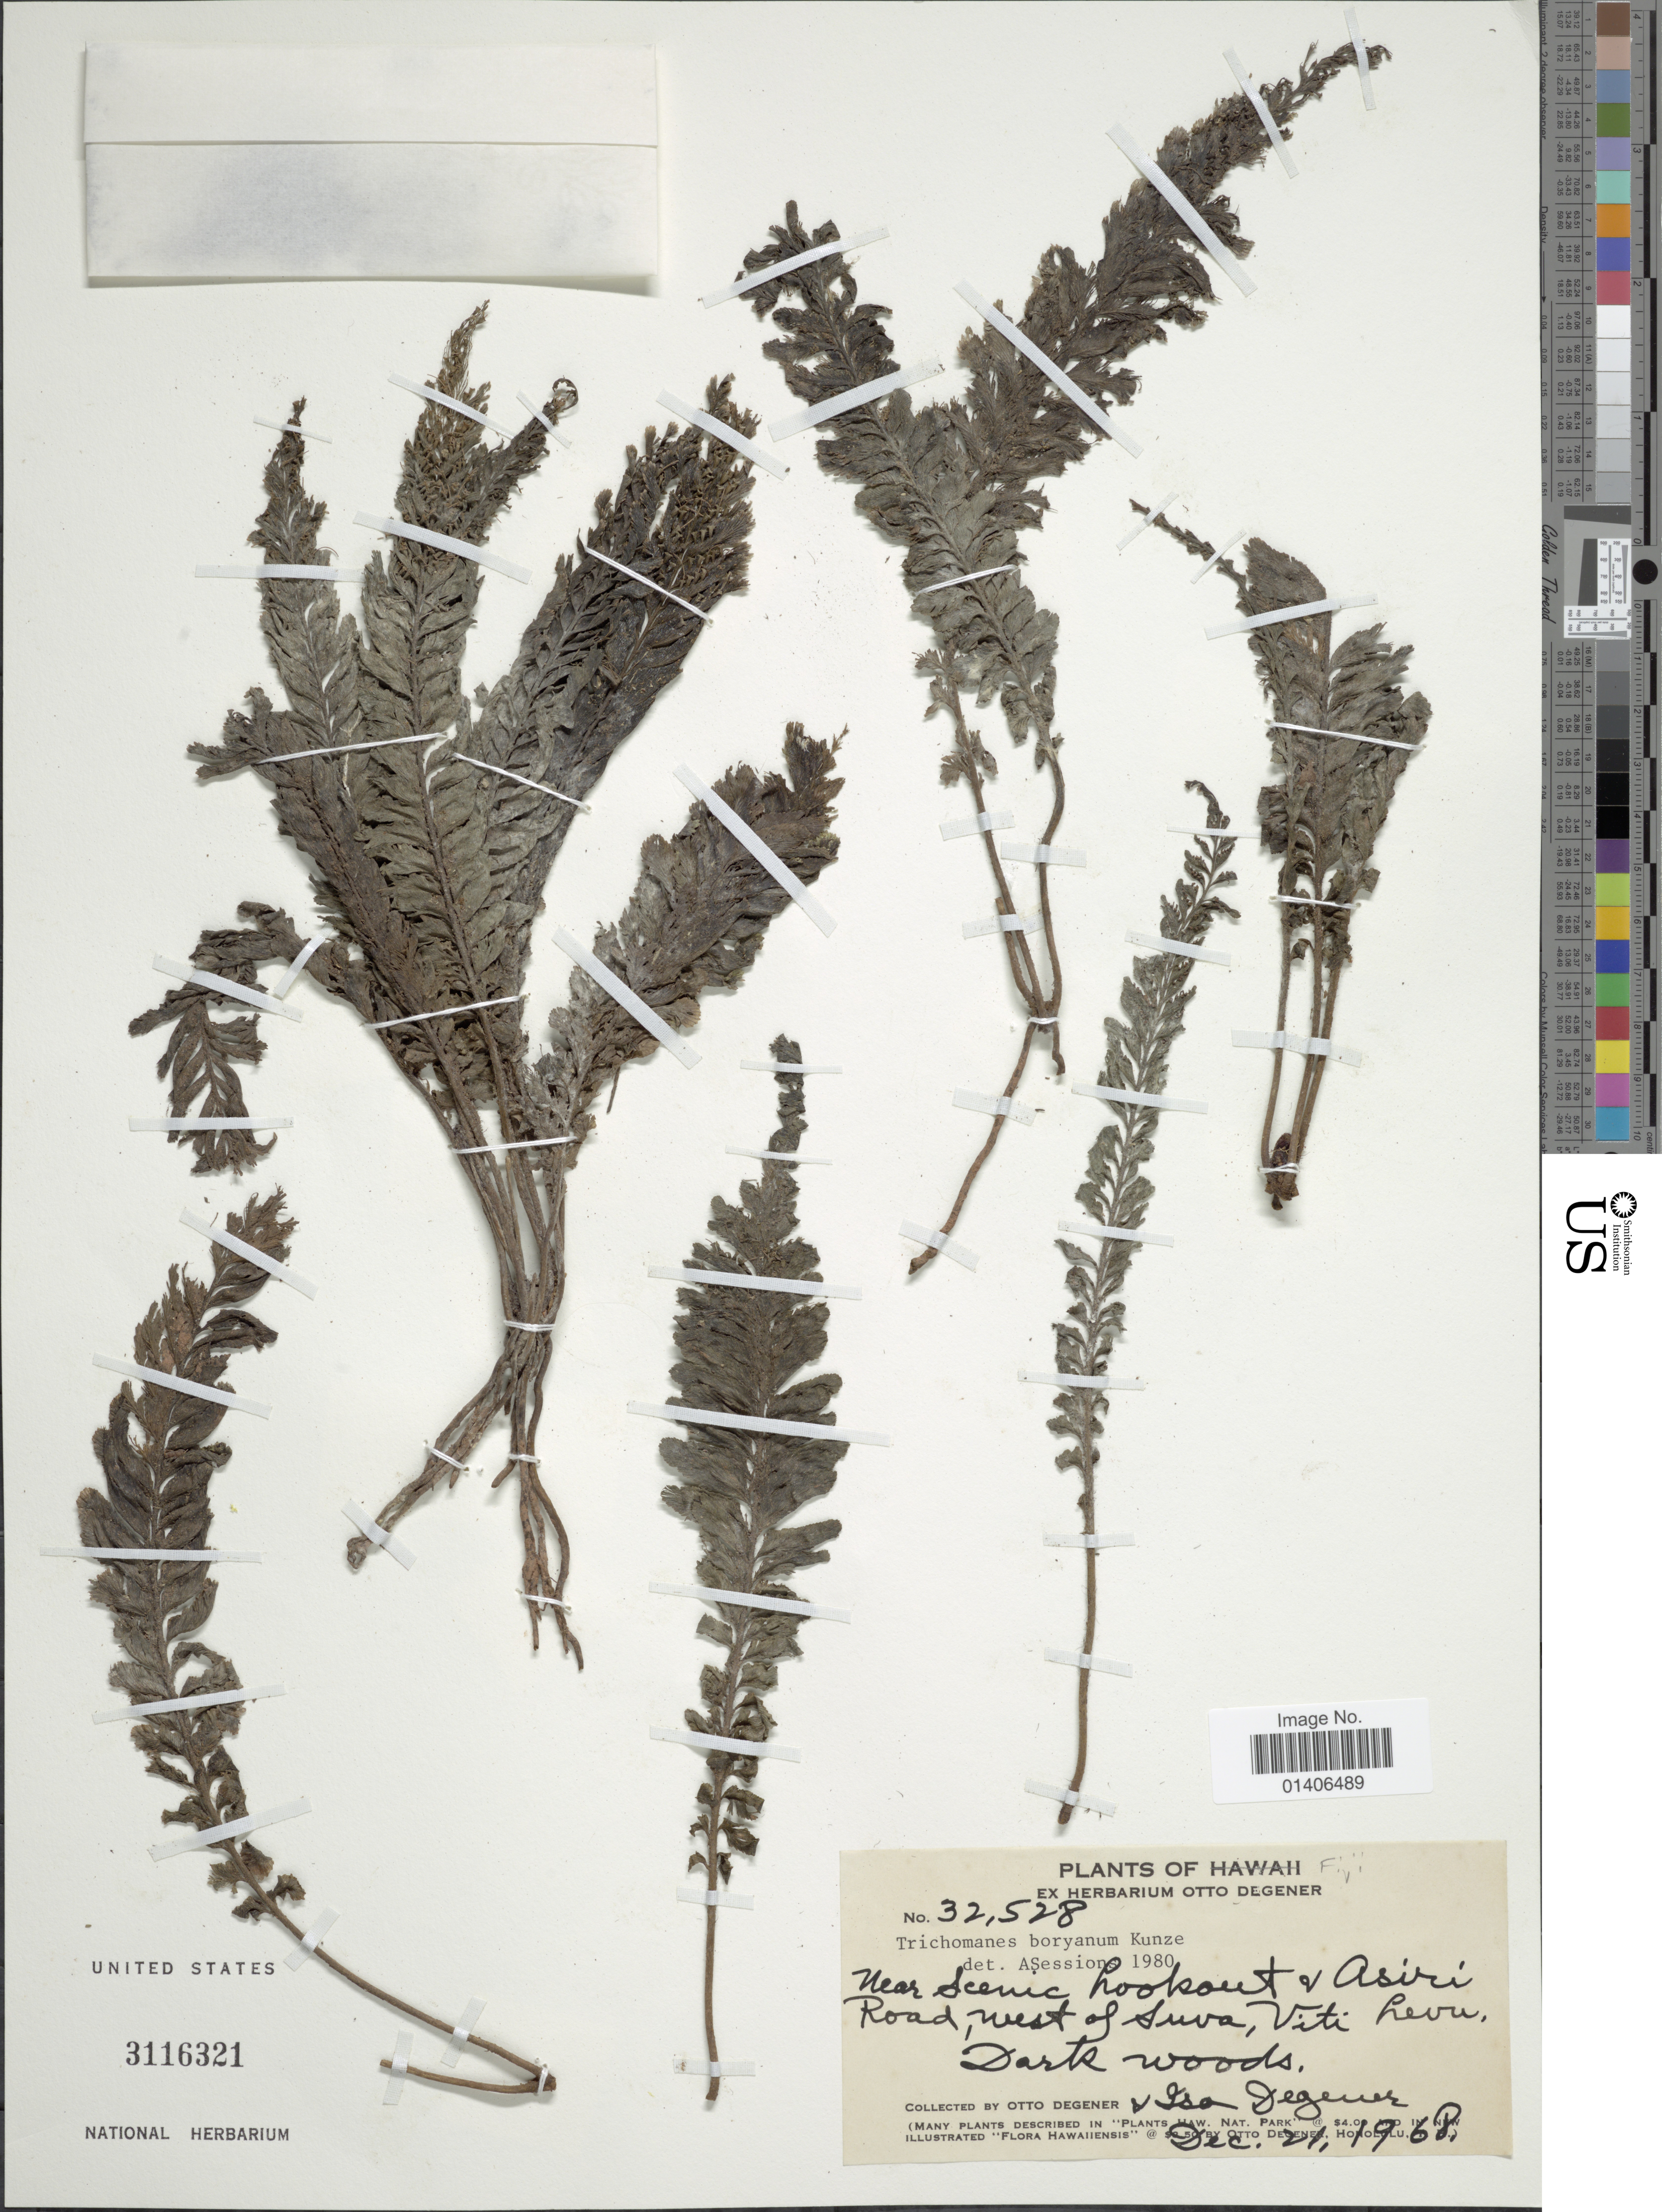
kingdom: Plantae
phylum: Tracheophyta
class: Polypodiopsida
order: Hymenophyllales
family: Hymenophyllaceae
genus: Cephalomanes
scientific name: Cephalomanes atrovirens subsp. boryanum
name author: (Kunze) K. Iwats.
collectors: O. Degener & I. Degener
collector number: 32528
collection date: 1968-12-21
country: Fiji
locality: Road, west of Suva, Viti Levu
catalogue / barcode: US 3116321